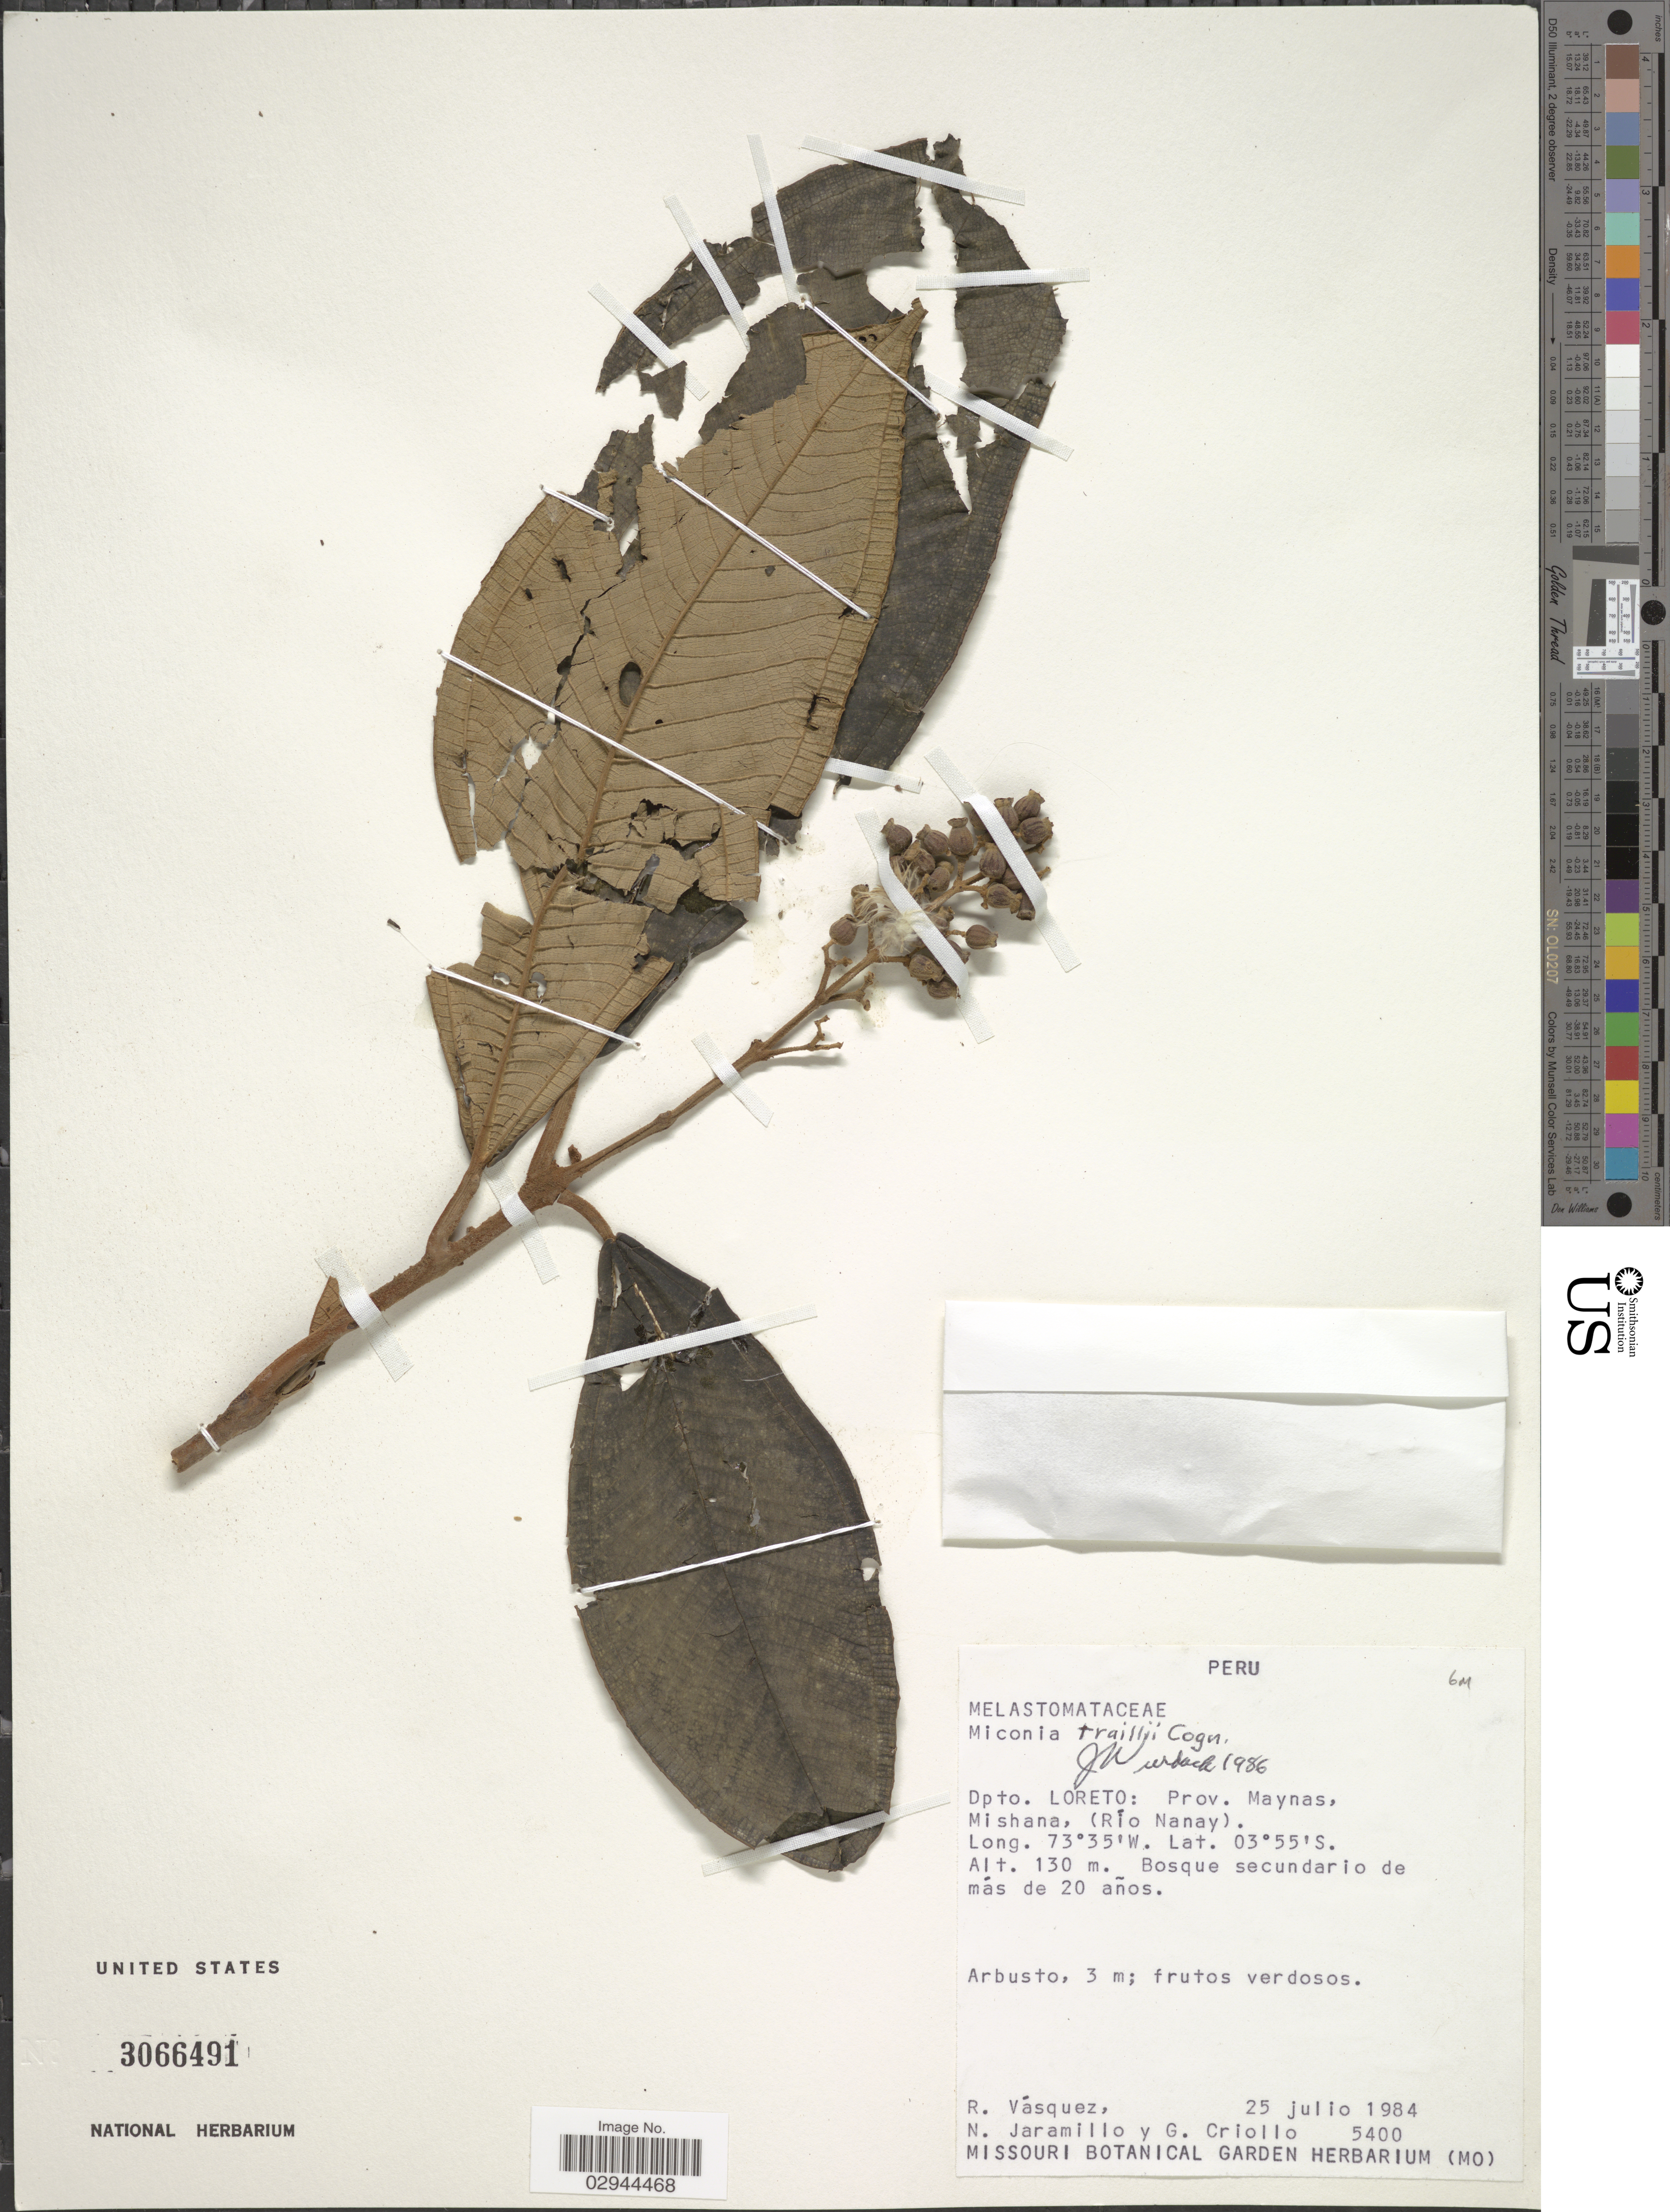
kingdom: Plantae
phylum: Tracheophyta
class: Magnoliopsida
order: Myrtales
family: Melastomataceae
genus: Miconia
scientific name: Miconia traillii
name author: Cogn.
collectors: R. Vásquez, N. Jaramillo & G. Criollo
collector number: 5400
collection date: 1984-07-25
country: Peru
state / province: Loreto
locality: Dpto. Loreto: Prov. Maynas, Mishana, (Río Nanay).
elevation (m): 130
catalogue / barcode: US 3066491